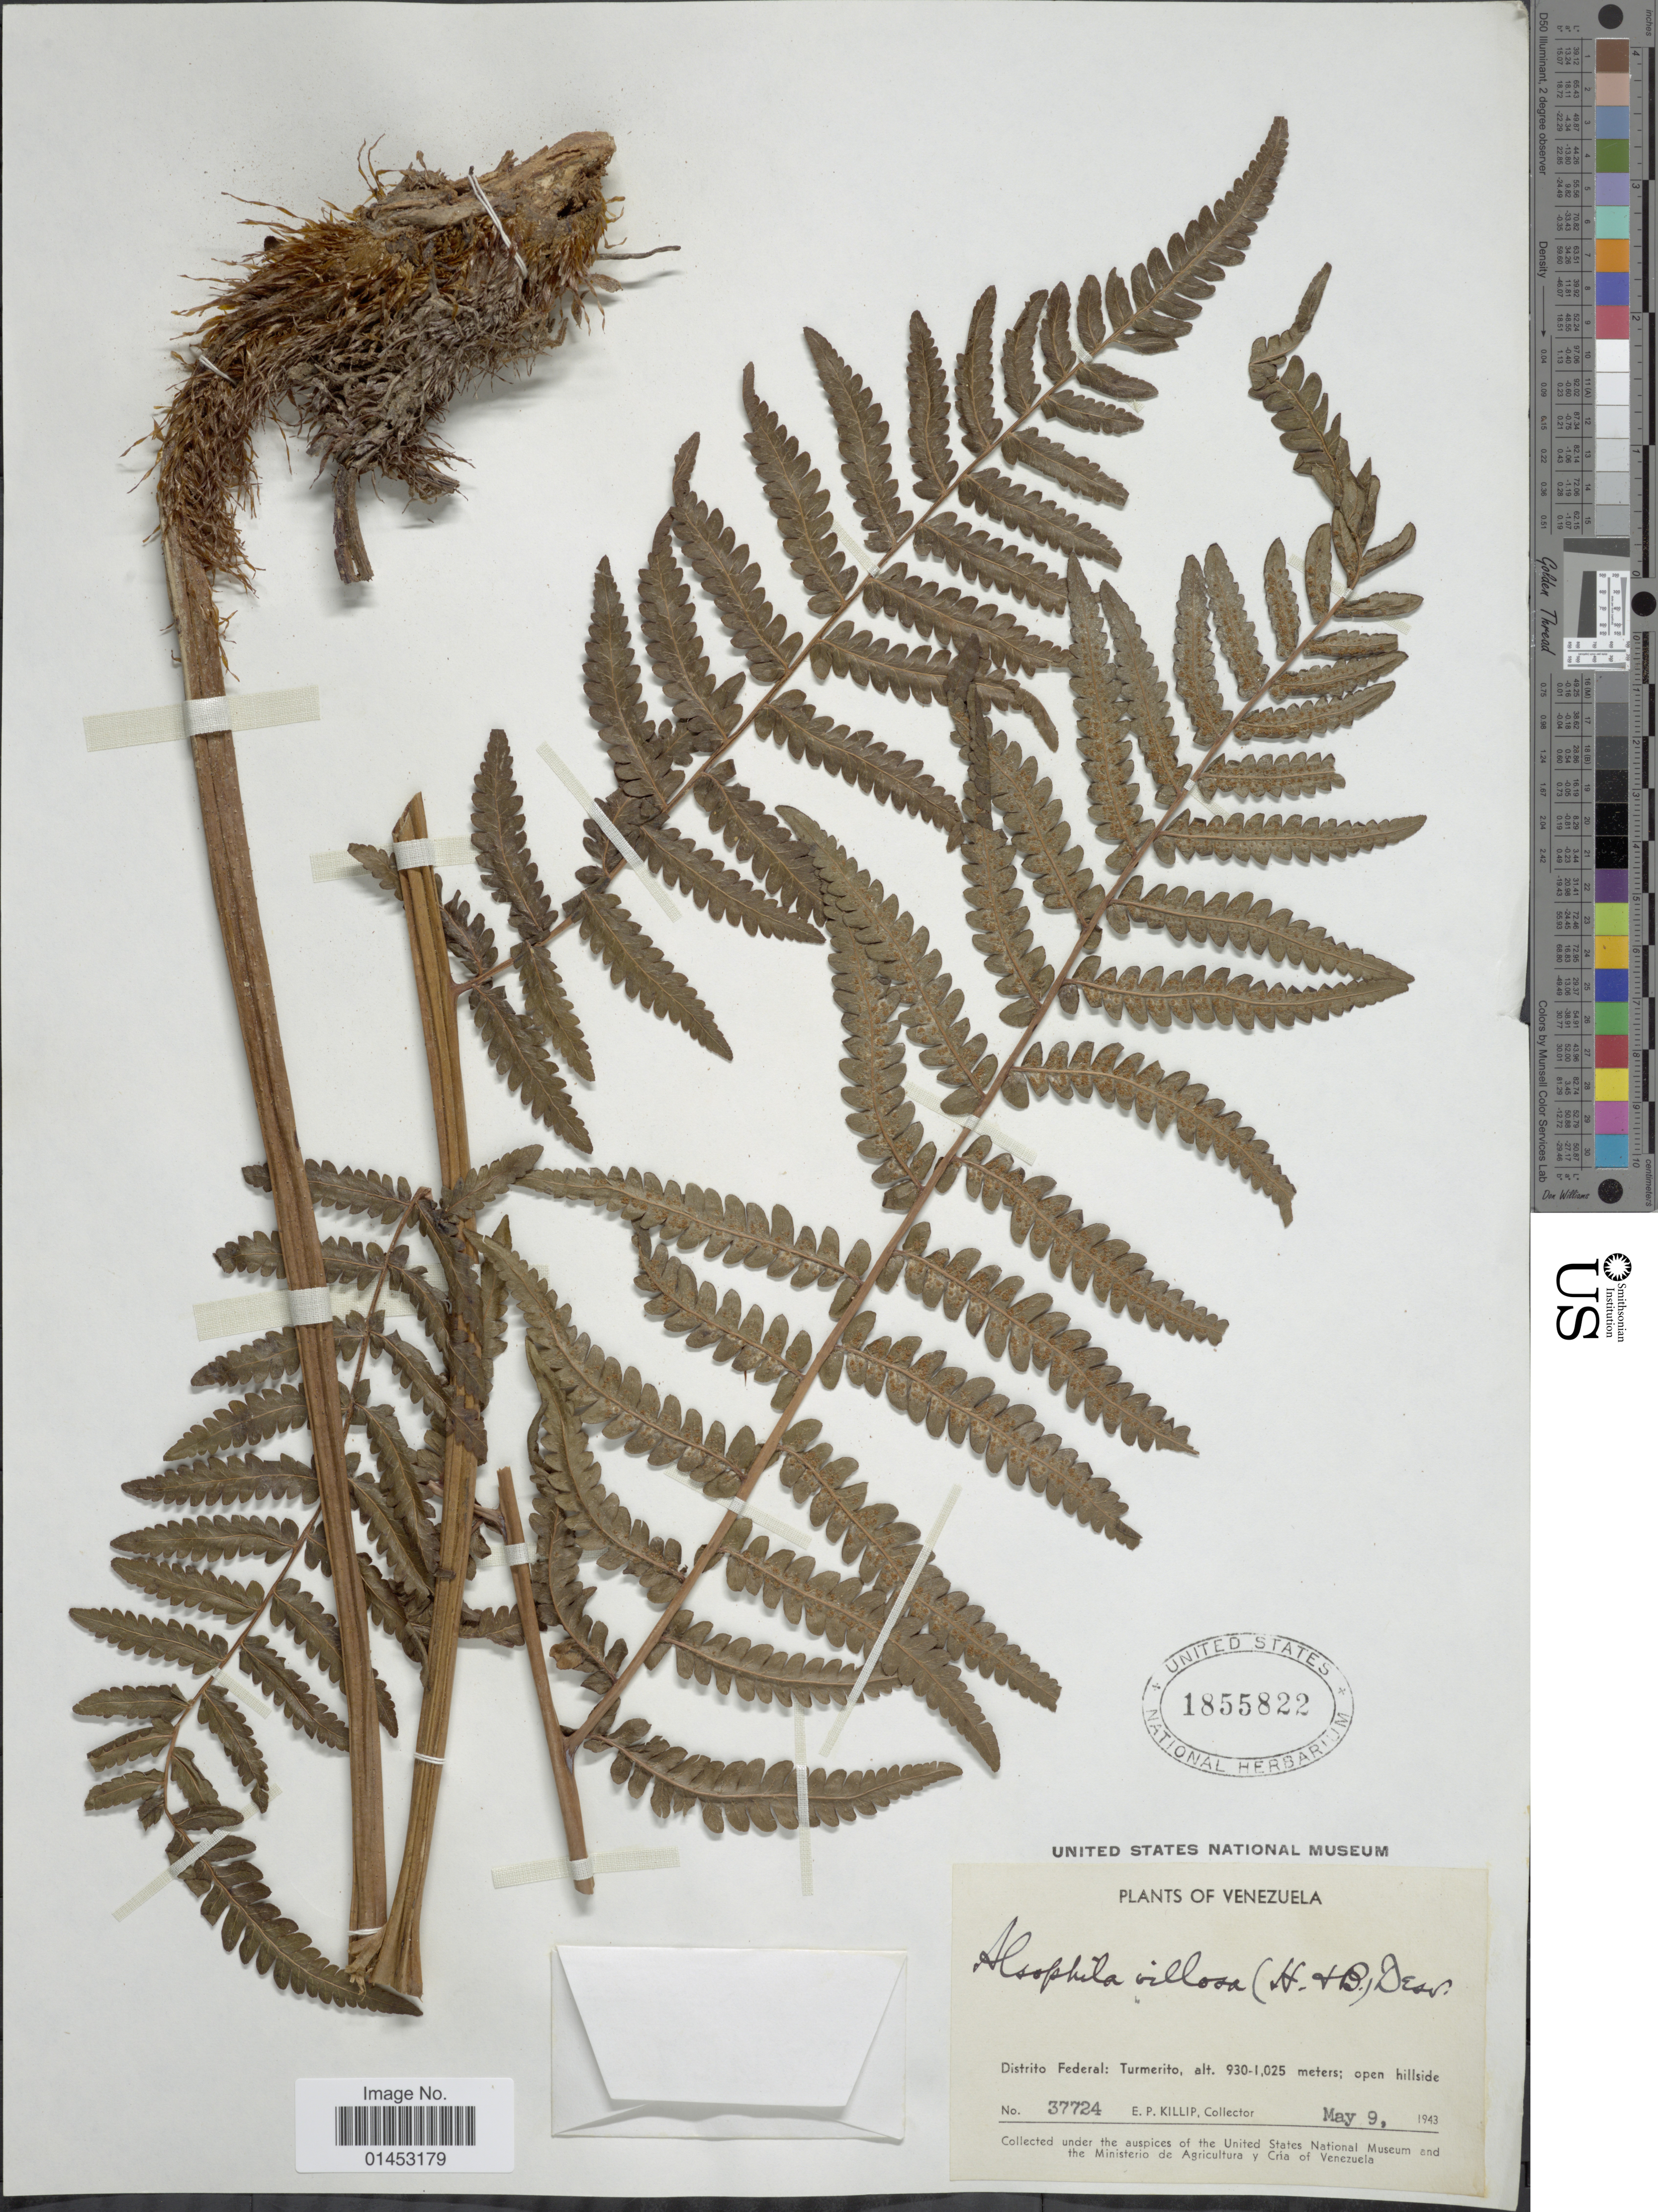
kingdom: Plantae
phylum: Tracheophyta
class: Polypodiopsida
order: Cyatheales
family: Cyatheaceae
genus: Cyathea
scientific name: Cyathea villosa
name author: Humb. & Bonpl. ex Willd.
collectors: E. P. Killip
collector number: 37724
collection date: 1943-05-09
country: Venezuela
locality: Distrito Federal: Turmerito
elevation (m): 930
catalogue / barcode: US 1855822